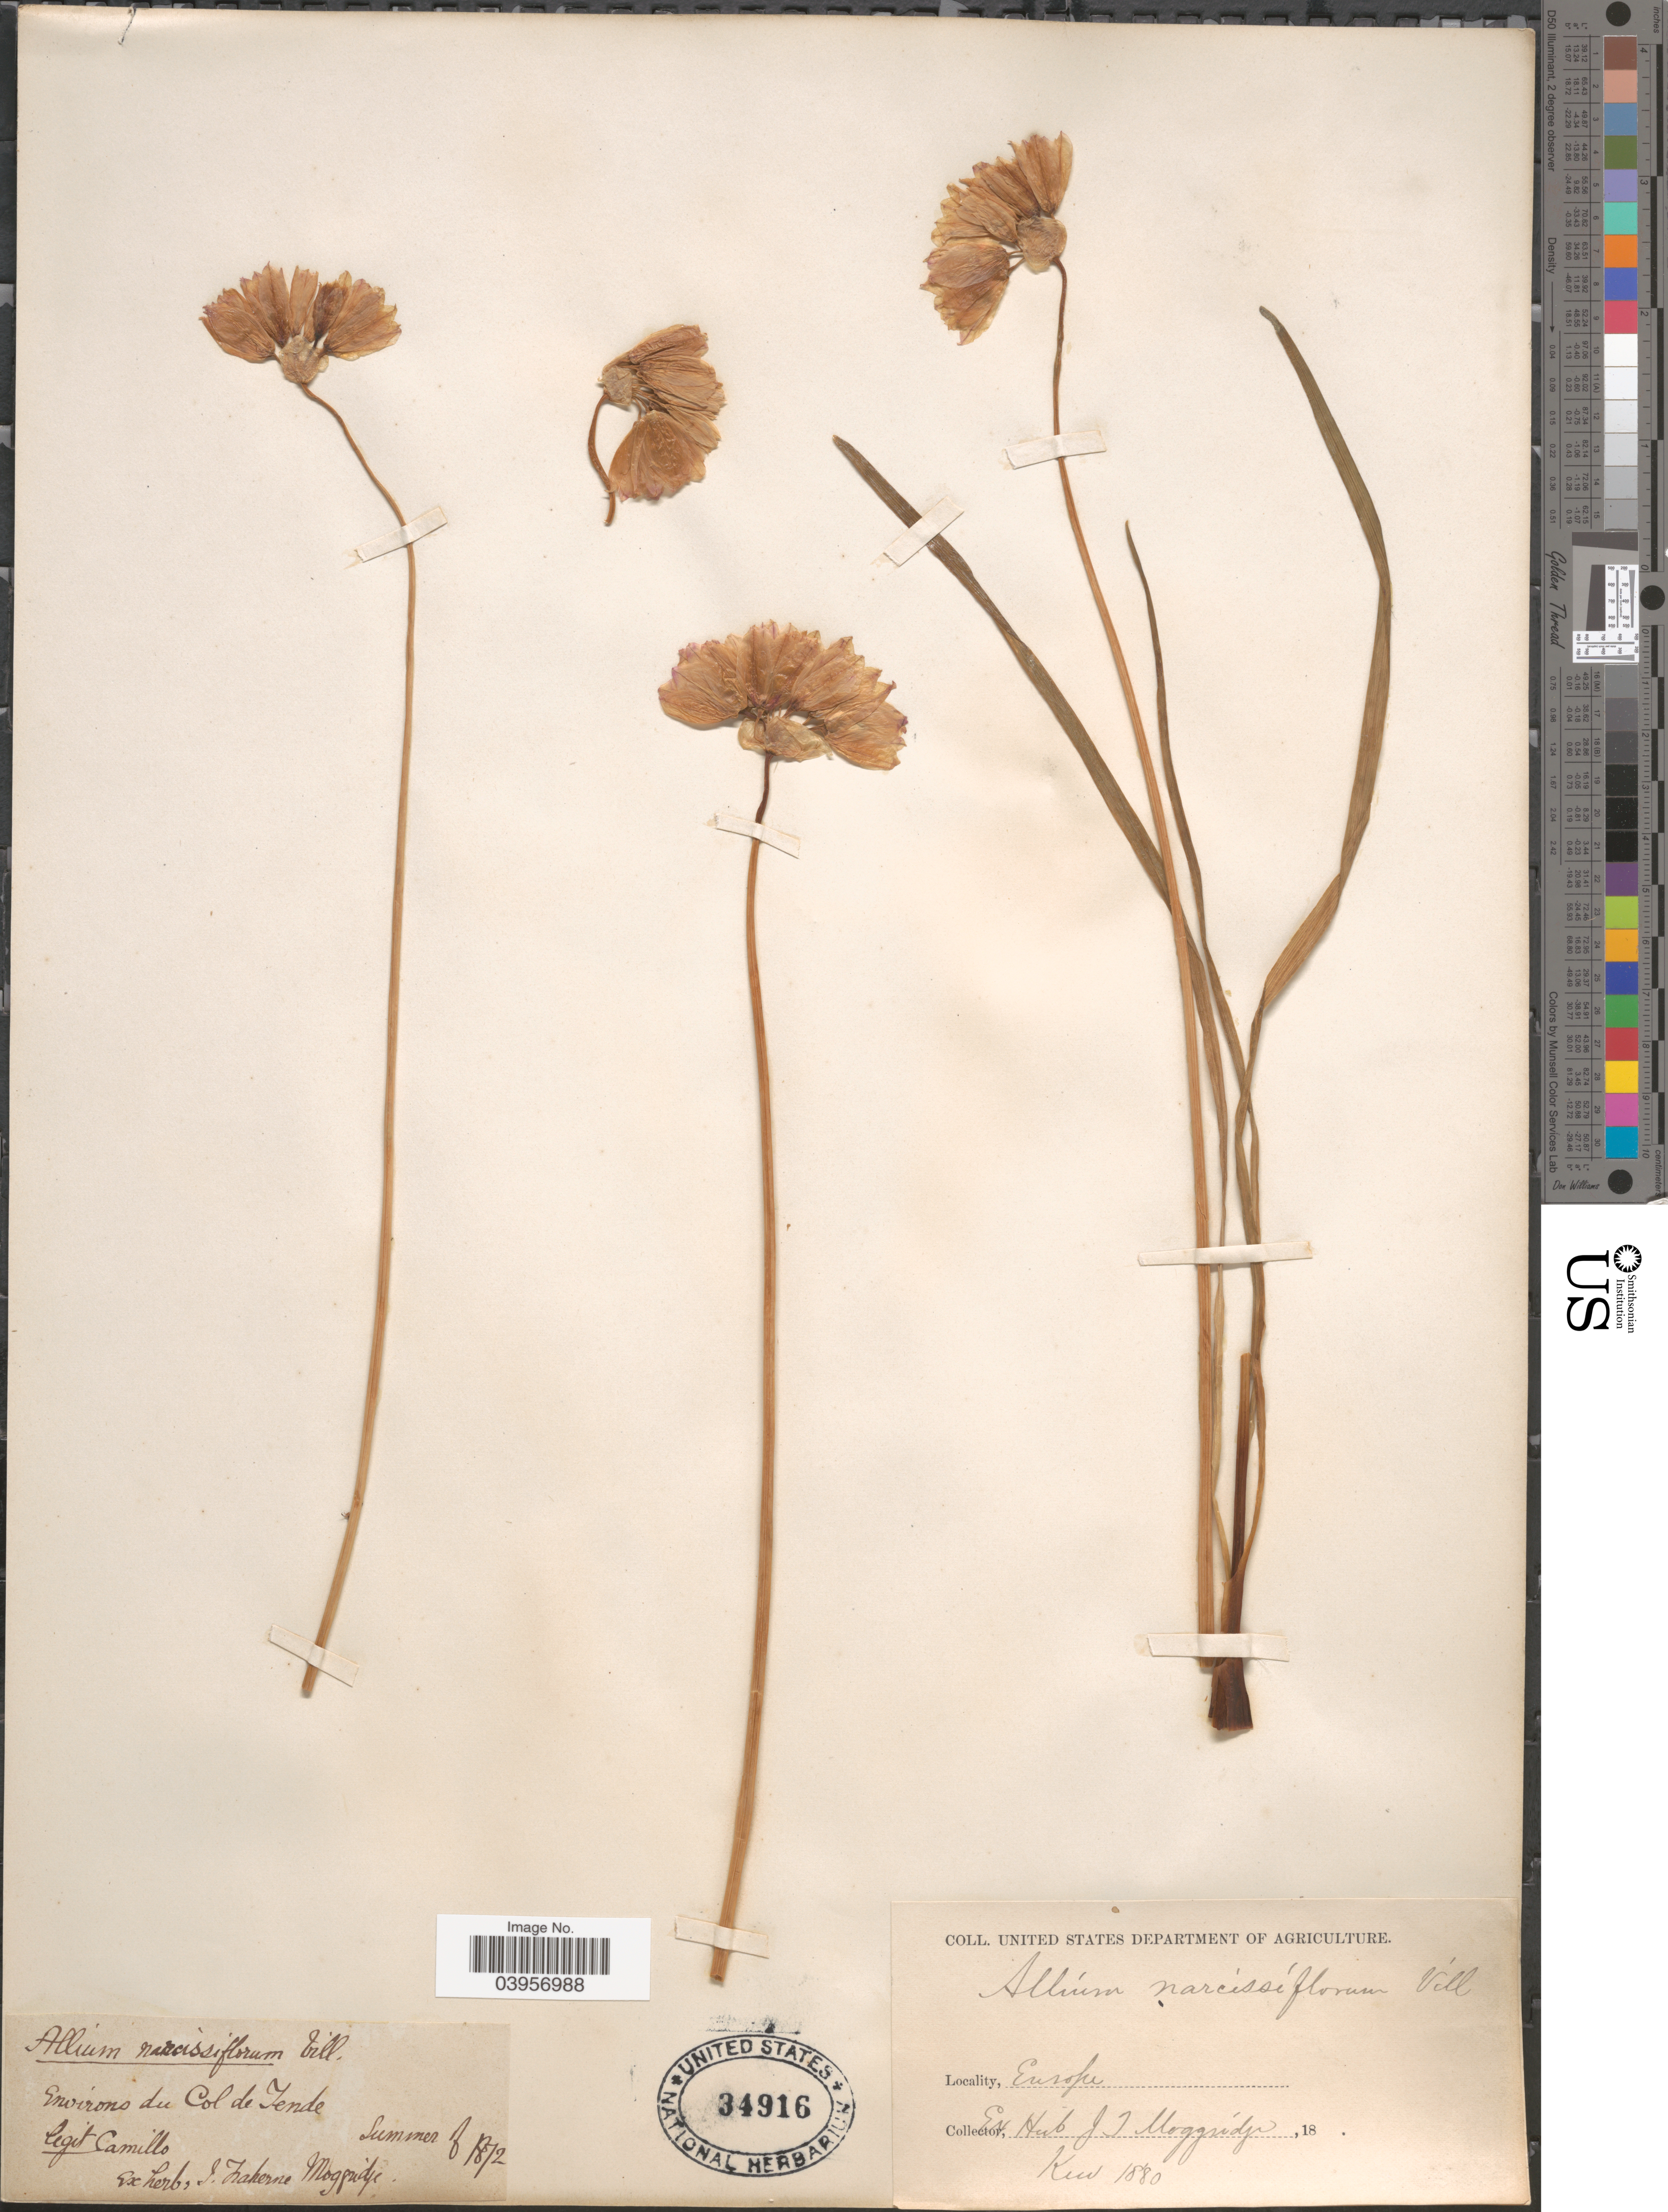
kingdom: Plantae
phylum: Tracheophyta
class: Liliopsida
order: Asparagales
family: Amaryllidaceae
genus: Allium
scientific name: Allium narcissiflorum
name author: Vill.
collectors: Camillo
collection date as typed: Summer of 1872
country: France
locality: Environs du Col de Tende. Europe.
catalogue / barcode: US 34916